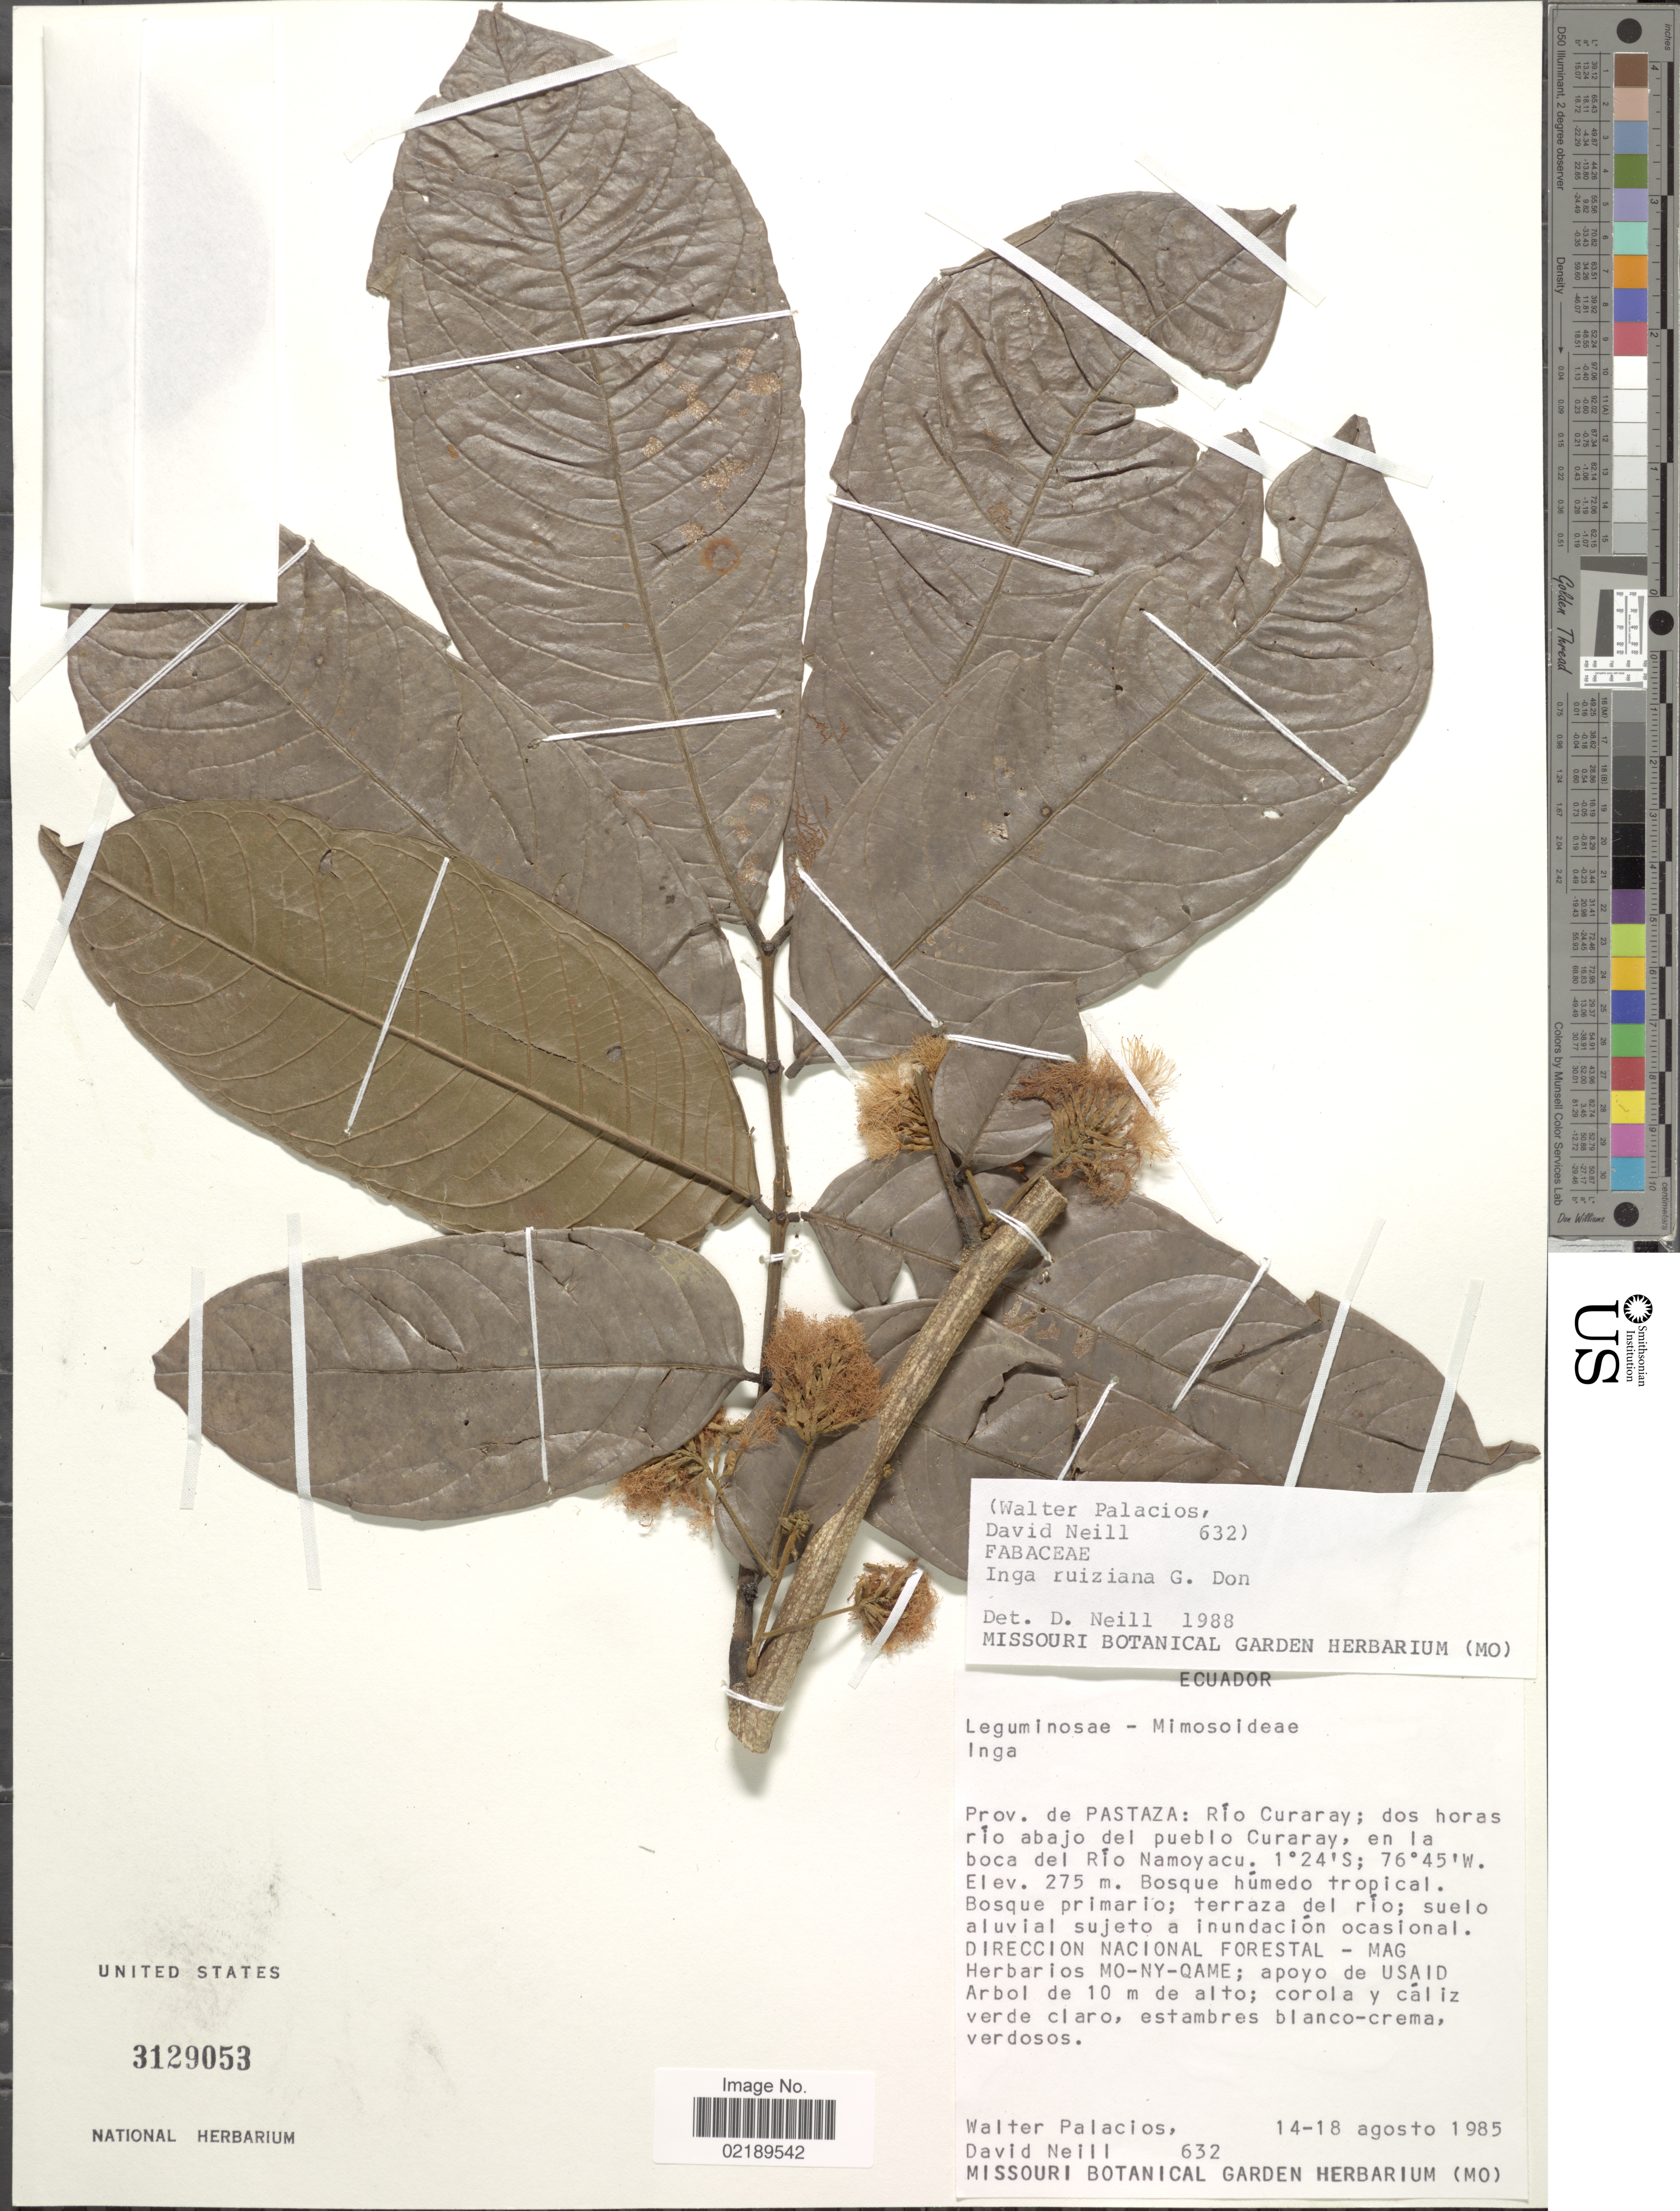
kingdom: Plantae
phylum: Tracheophyta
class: Magnoliopsida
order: Fabales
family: Fabaceae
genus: Inga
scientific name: Inga ruiziana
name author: G. Don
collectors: W. Palacios & D. Neill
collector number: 632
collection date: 1985-08-14/1985-08-18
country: Ecuador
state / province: Pastaza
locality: Rio Curaray; dos horas rio abajo del pueblo Curaray, en la boca del Rio Namoyacu.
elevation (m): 275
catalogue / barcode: US 3129053